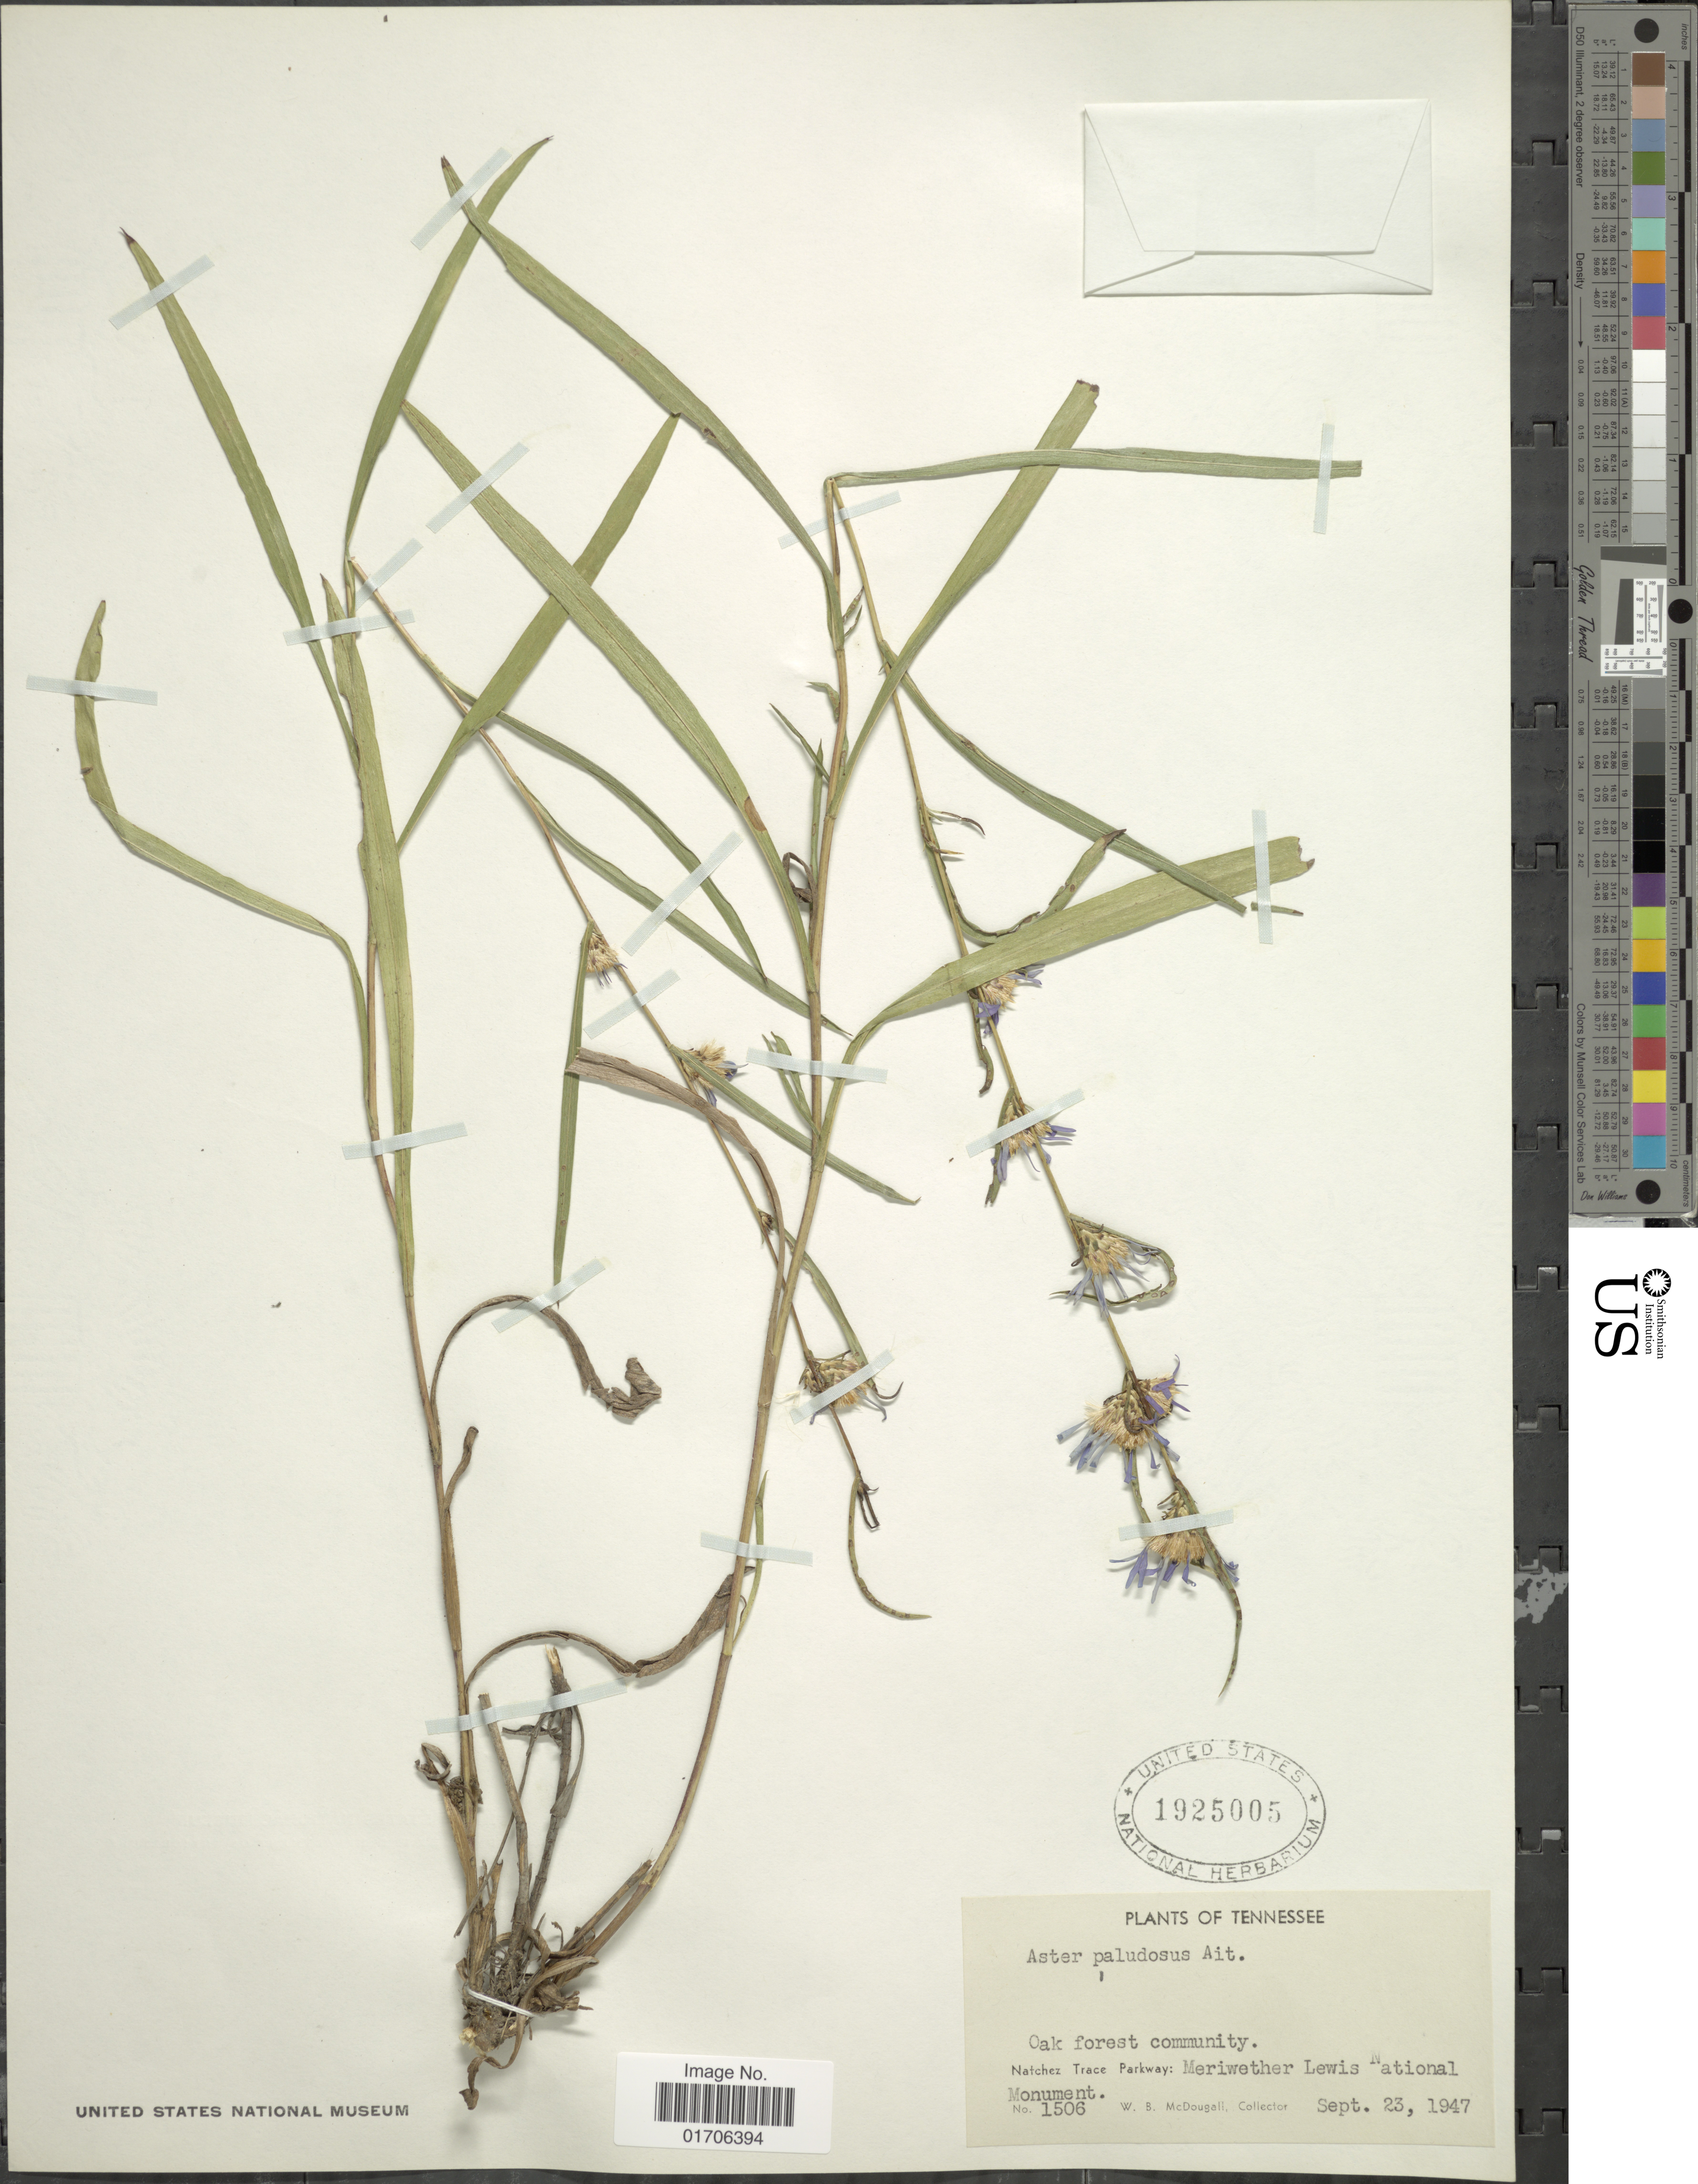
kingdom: Plantae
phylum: Tracheophyta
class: Magnoliopsida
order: Asterales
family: Asteraceae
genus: Eurybia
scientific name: Eurybia hemispherica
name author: G.L. Nesom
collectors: W. B. McDougall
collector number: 1506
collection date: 1947-09-23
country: United States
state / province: Tennessee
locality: Tennessee. Natchez Trace Parkway: Meriwether Lewis National Monument.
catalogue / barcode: US 1925005